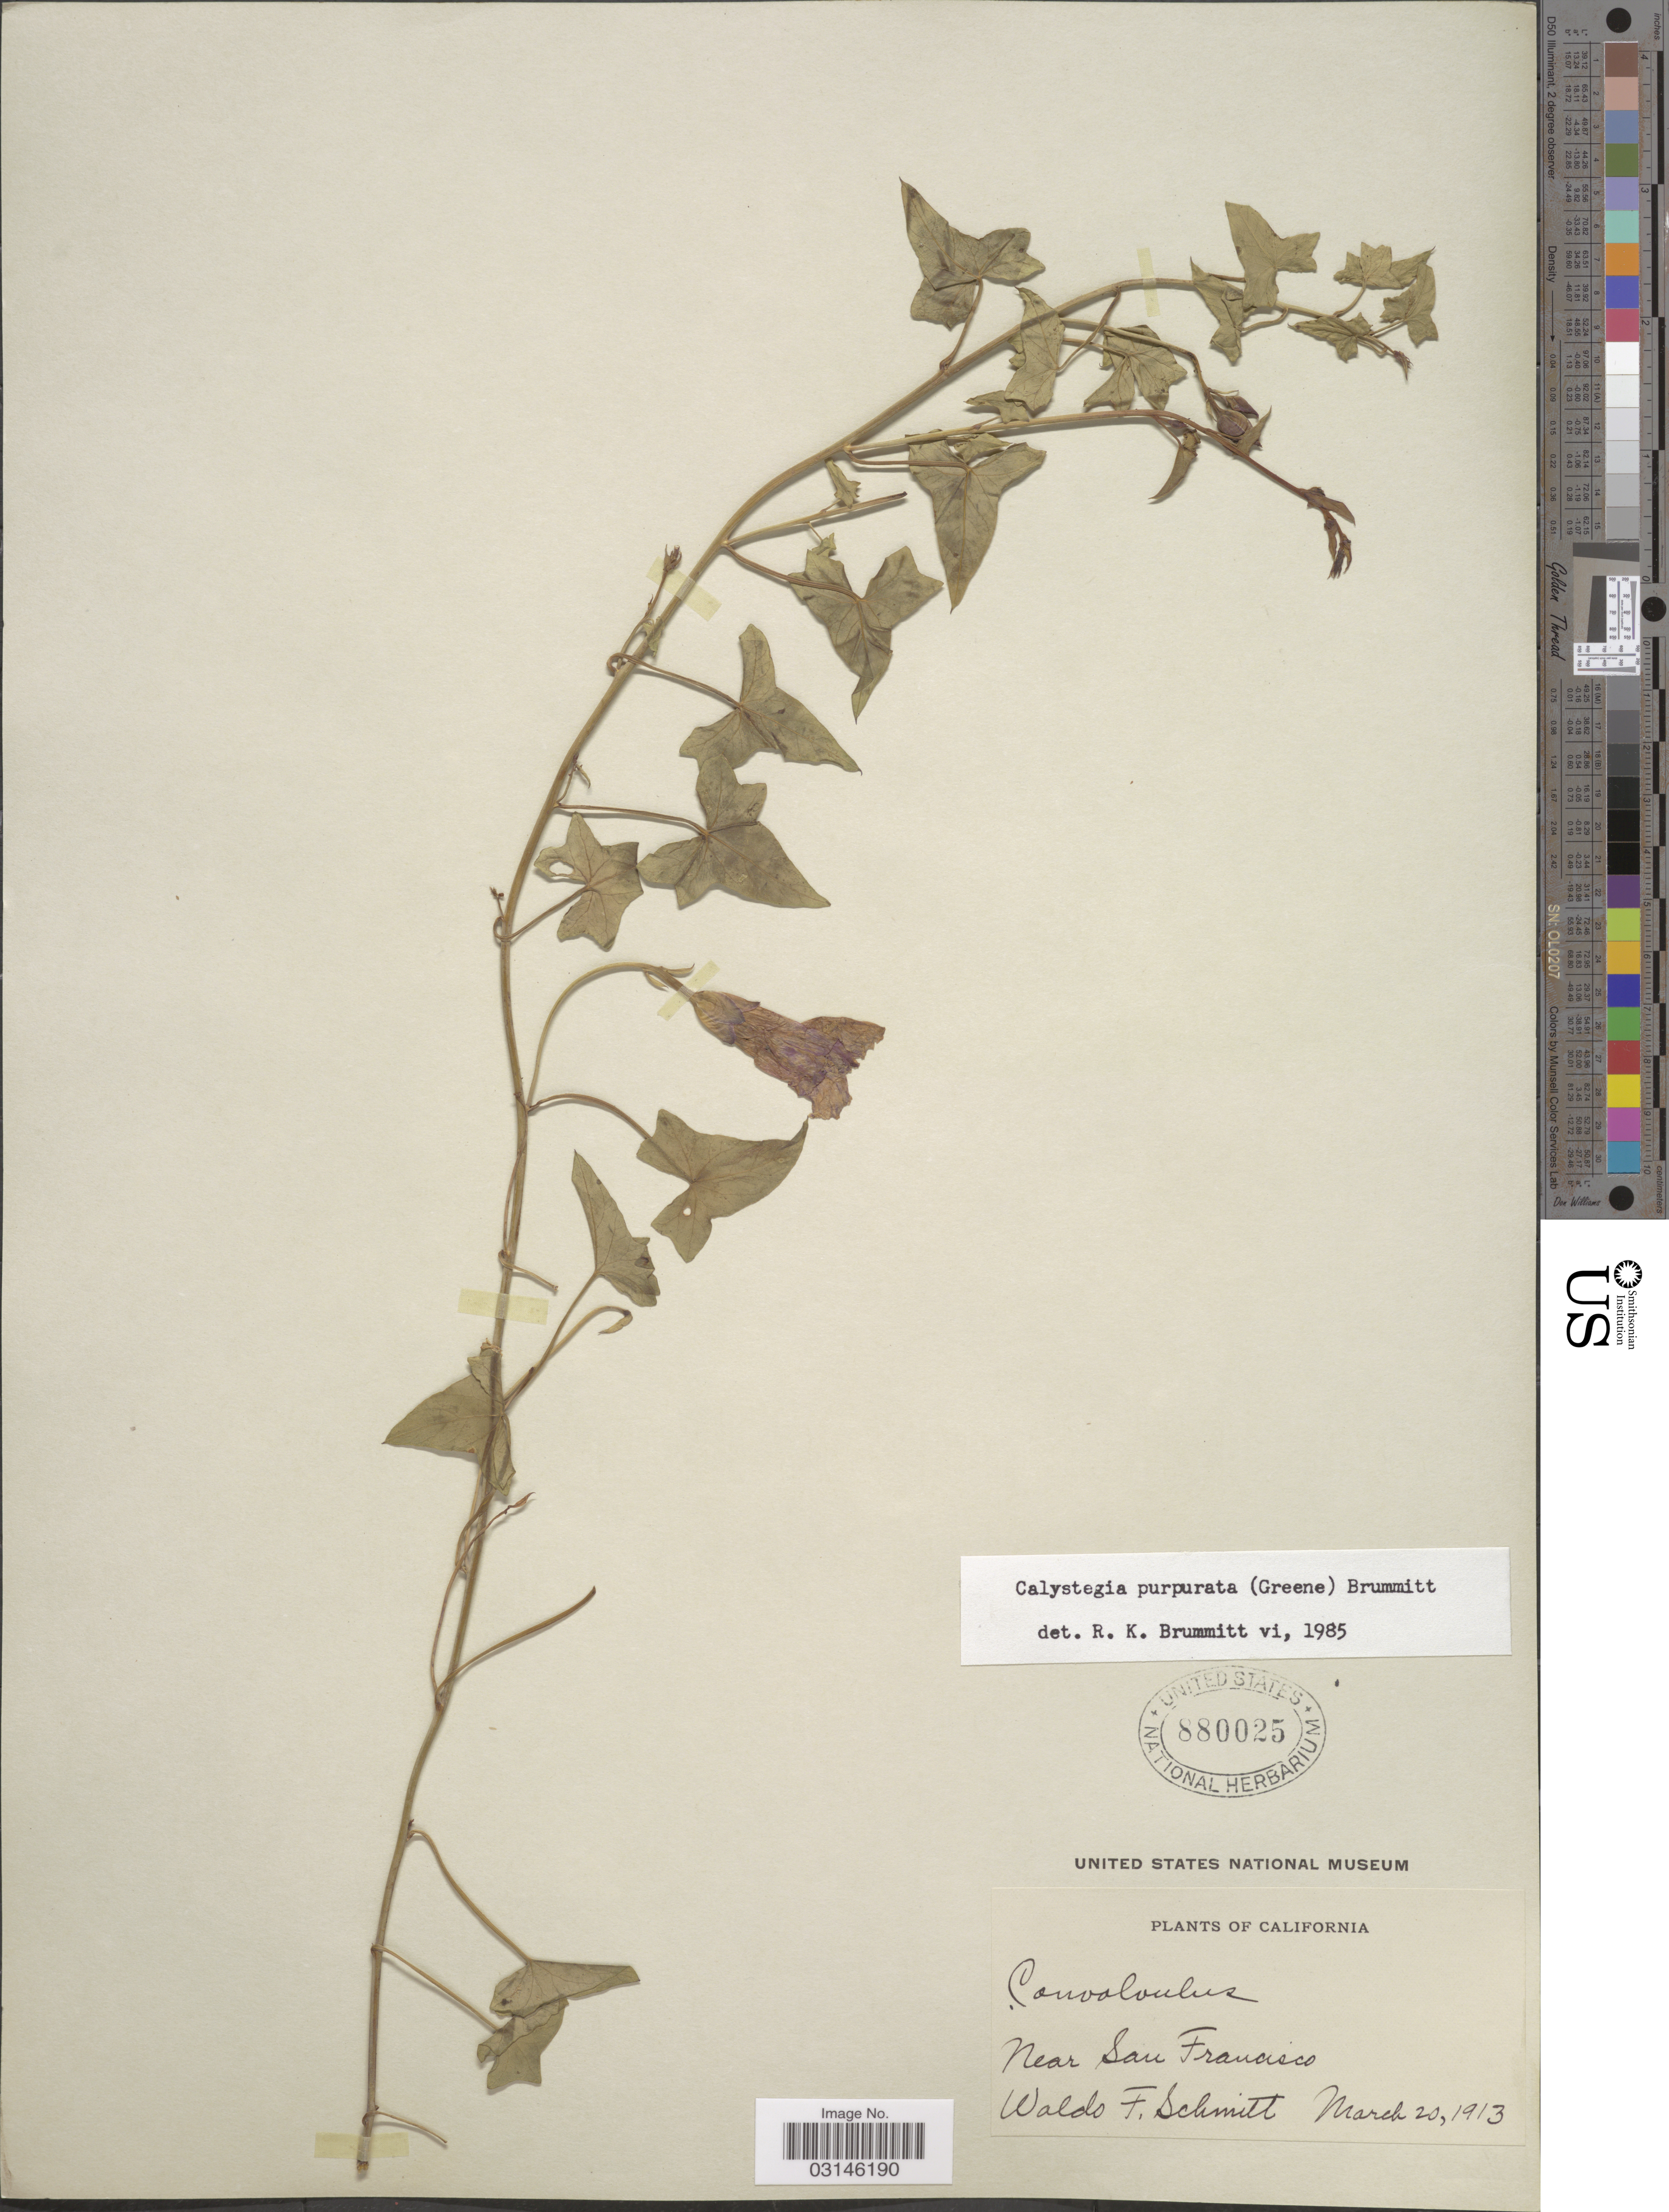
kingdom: Plantae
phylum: Tracheophyta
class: Magnoliopsida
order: Solanales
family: Convolvulaceae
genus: Calystegia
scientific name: Calystegia purpurata subsp. purpurata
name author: (Greene) Brummitt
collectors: W. F. Schmitt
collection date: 1913-03-20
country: United States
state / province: California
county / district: San Francisco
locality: Near San Francisco.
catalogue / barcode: US 880025